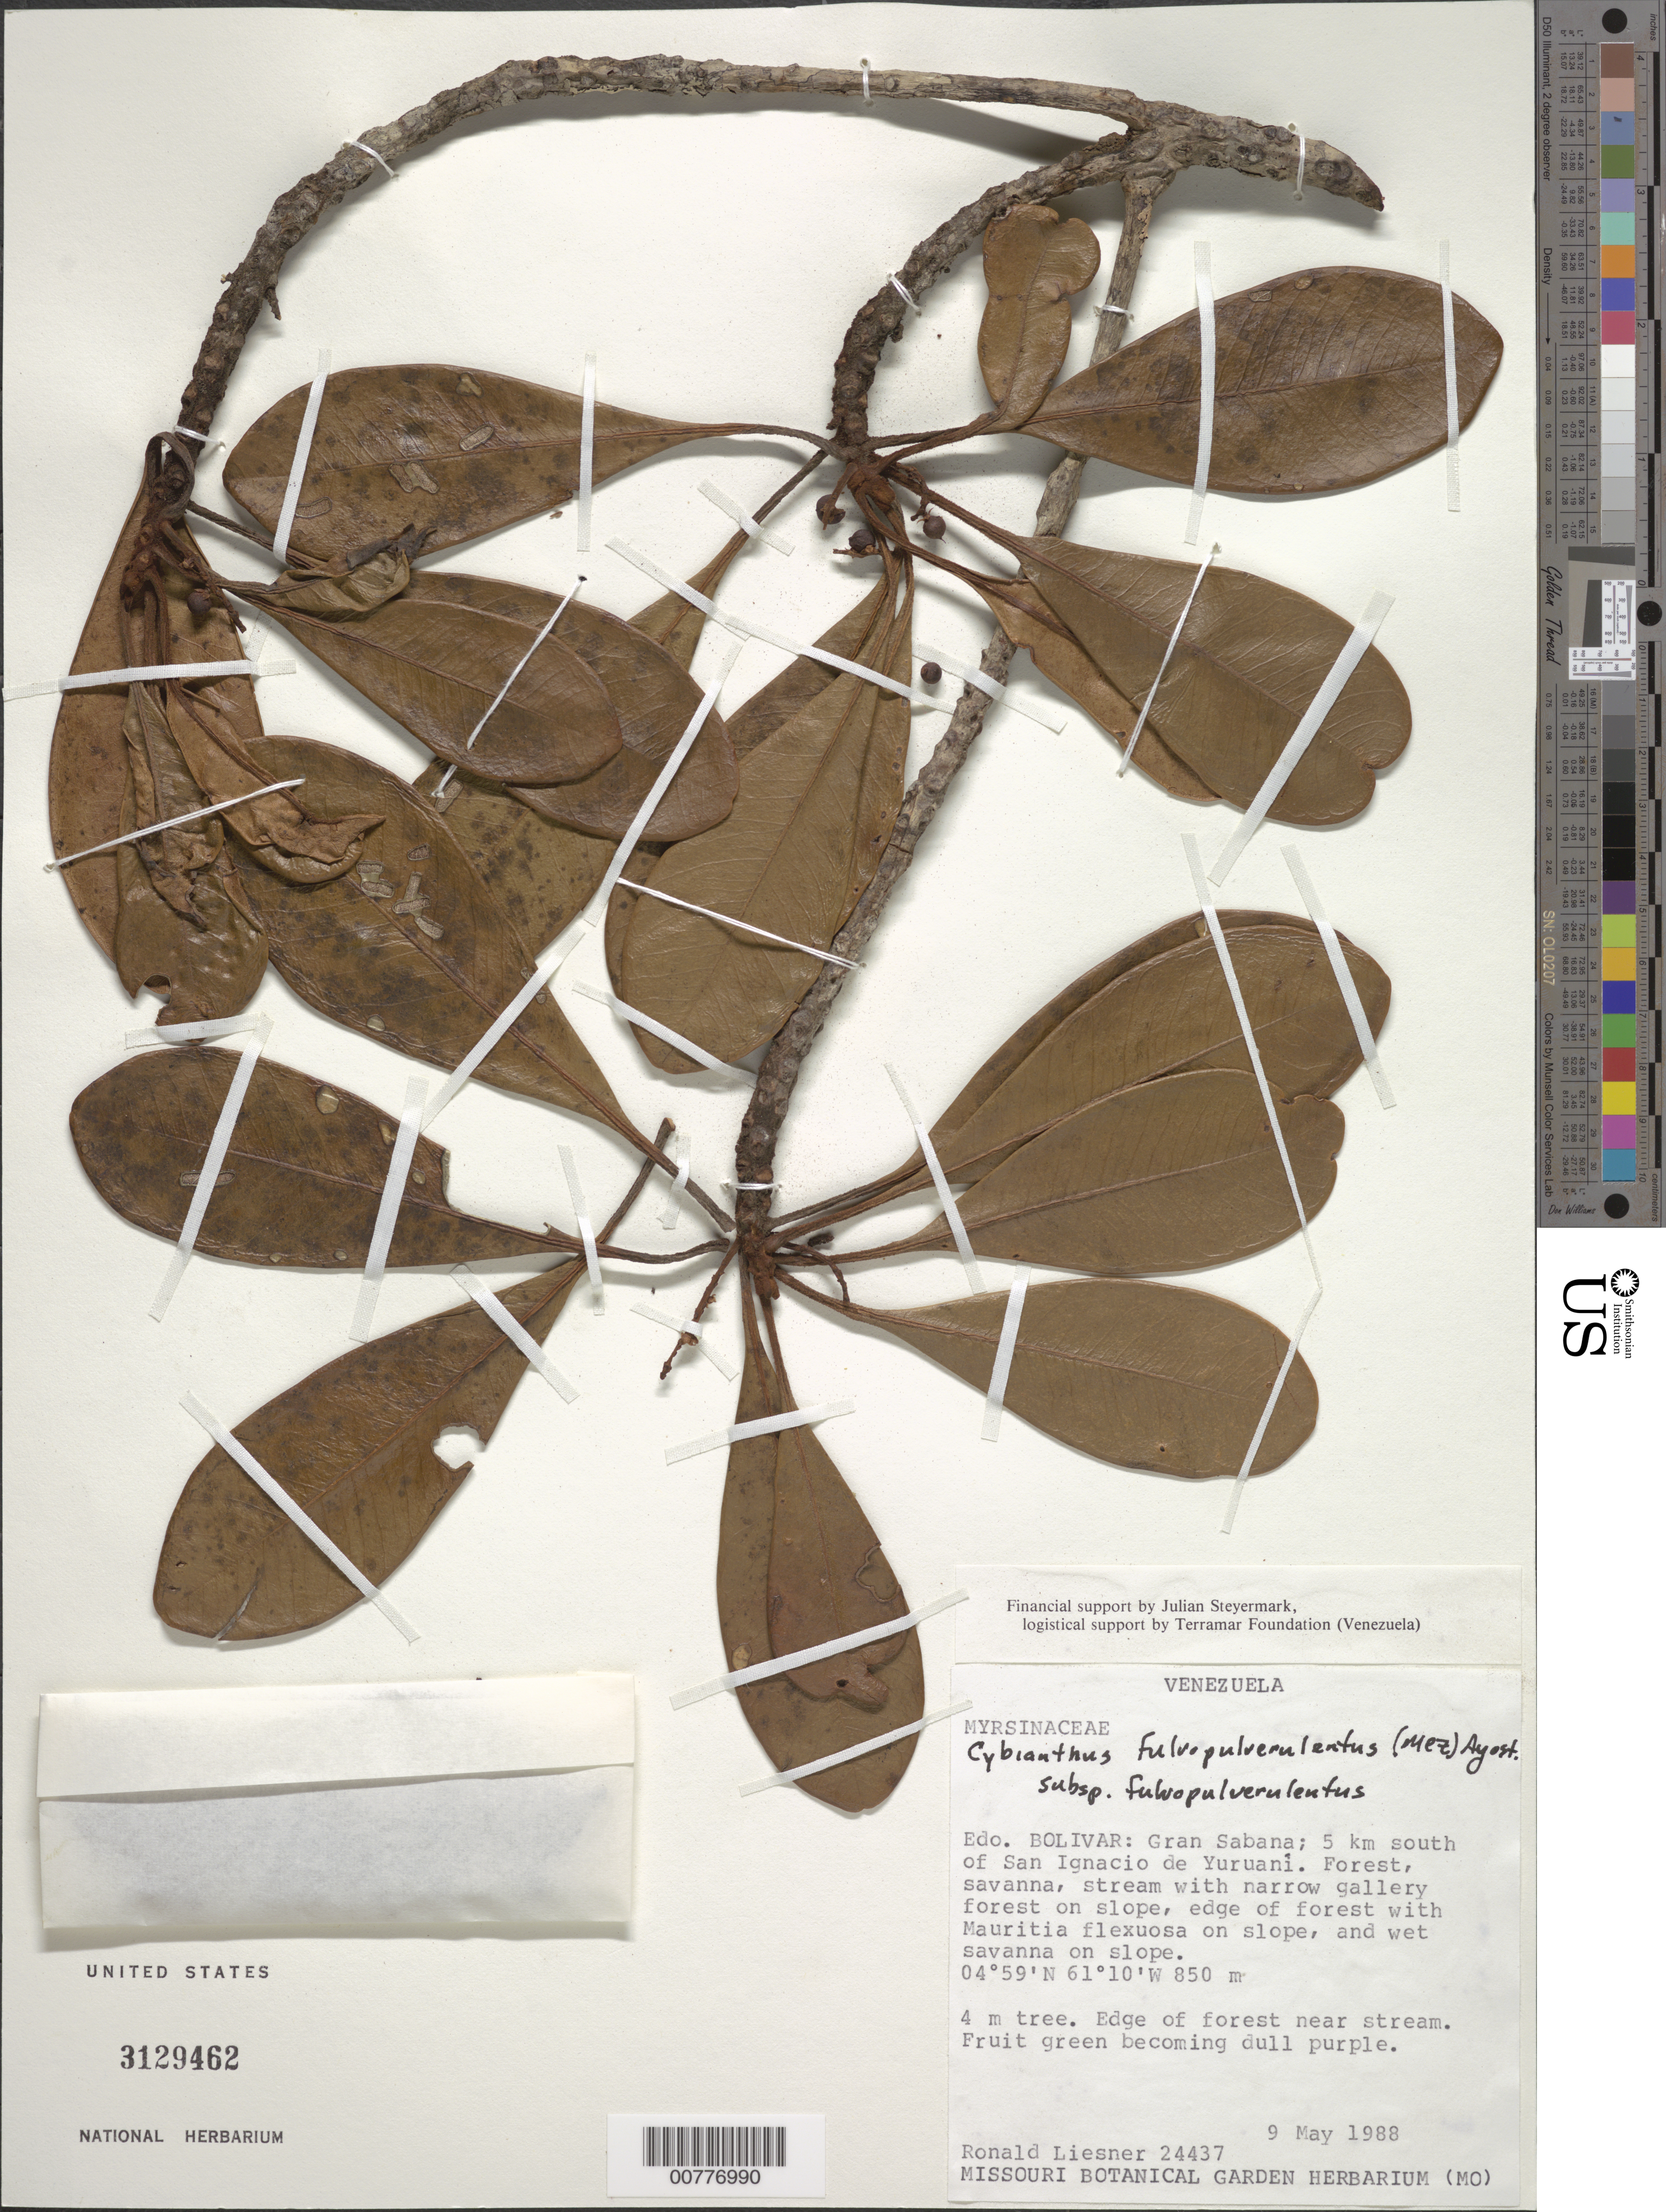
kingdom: Plantae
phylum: Tracheophyta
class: Magnoliopsida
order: Ericales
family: Primulaceae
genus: Cybianthus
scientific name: Cybianthus fulvopulverulentus subsp. fulvopulverulentus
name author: (Mez) G. Agostini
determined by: Pipoly, J. J., III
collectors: R. L. Liesner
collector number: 24437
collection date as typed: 9-May-88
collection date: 1988-05-09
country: Venezuela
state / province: Bolívar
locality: Gran Sabana, 5 km S of San Ignacio de Yuruani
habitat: Forest, savanna, stream with narrow gallery forest on slope, edge of forest with Mauritia flexuosa on slope, and wet savanna on slope; edge of forest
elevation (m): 850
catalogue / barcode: US 3129462